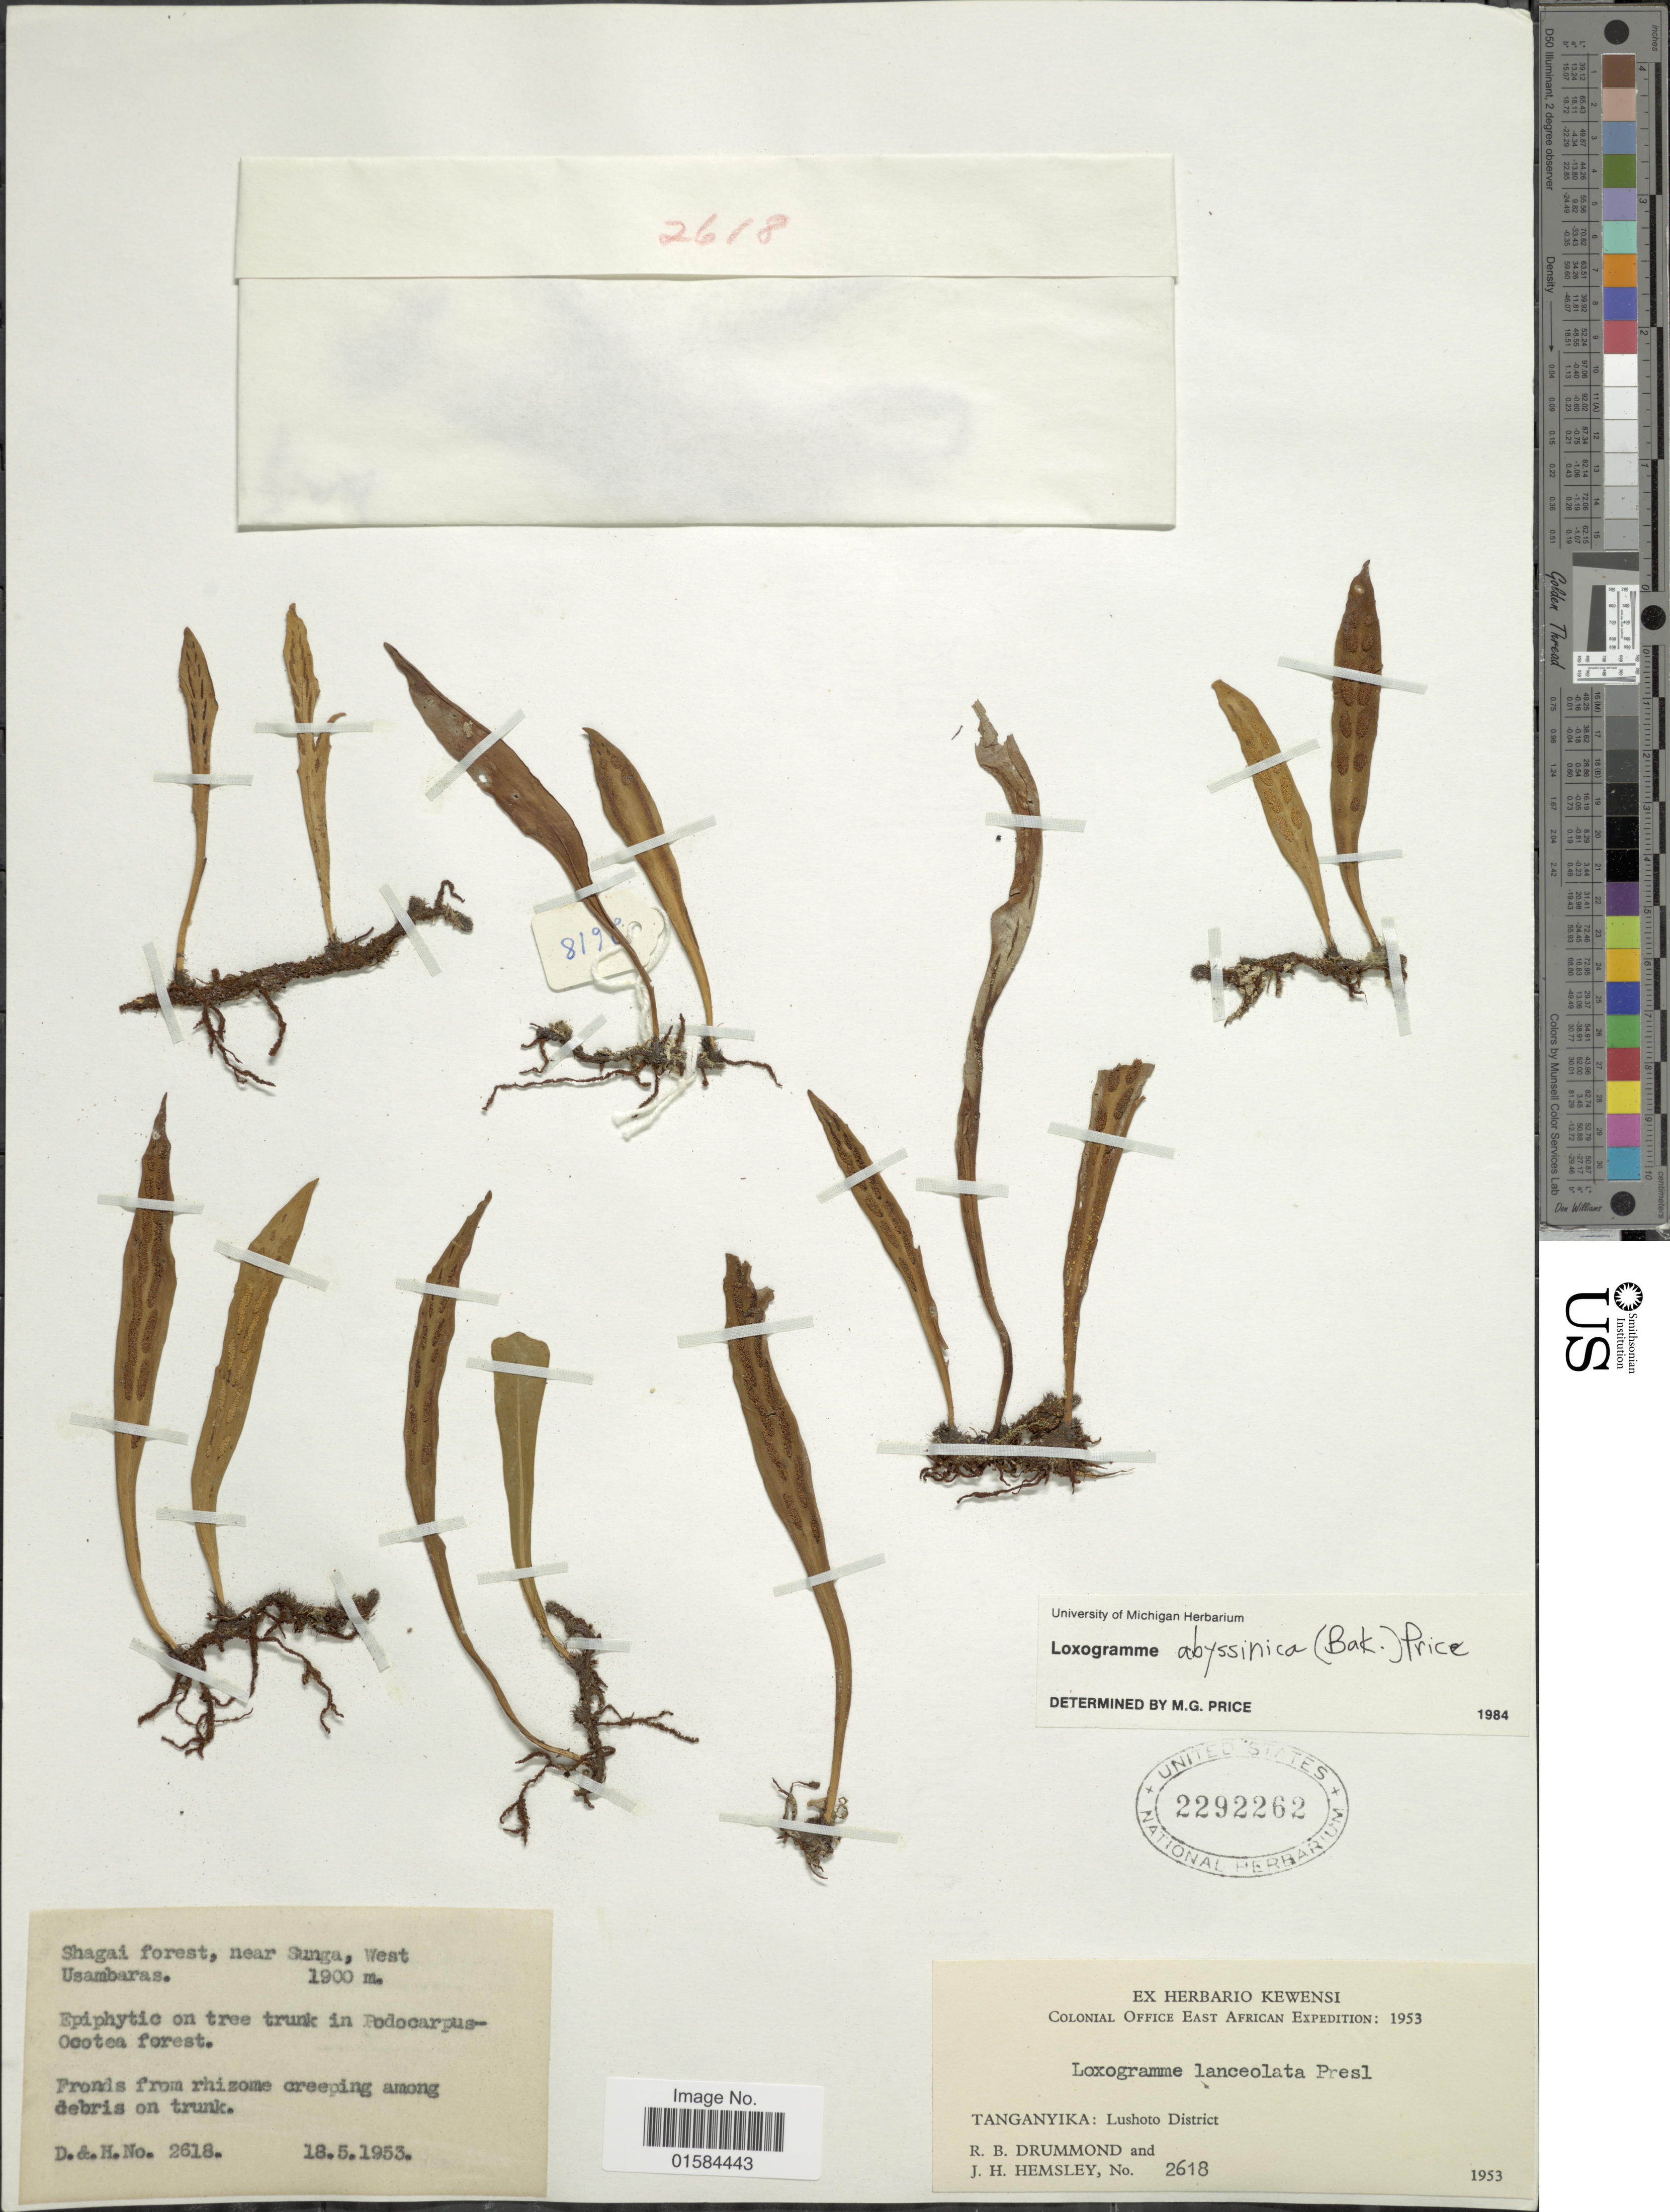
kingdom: Plantae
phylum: Tracheophyta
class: Polypodiopsida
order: Polypodiales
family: Polypodiaceae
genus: Loxogramme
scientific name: Loxogramme abyssinica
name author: (Baker) Price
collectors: R. Drummond & J. H. Hemsley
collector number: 2618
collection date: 1953-05-18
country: Tanzania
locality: Tanganyika, Lushoto District, Shagai forest, near Sunga, West Usambaras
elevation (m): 1900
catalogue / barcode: US 2292262